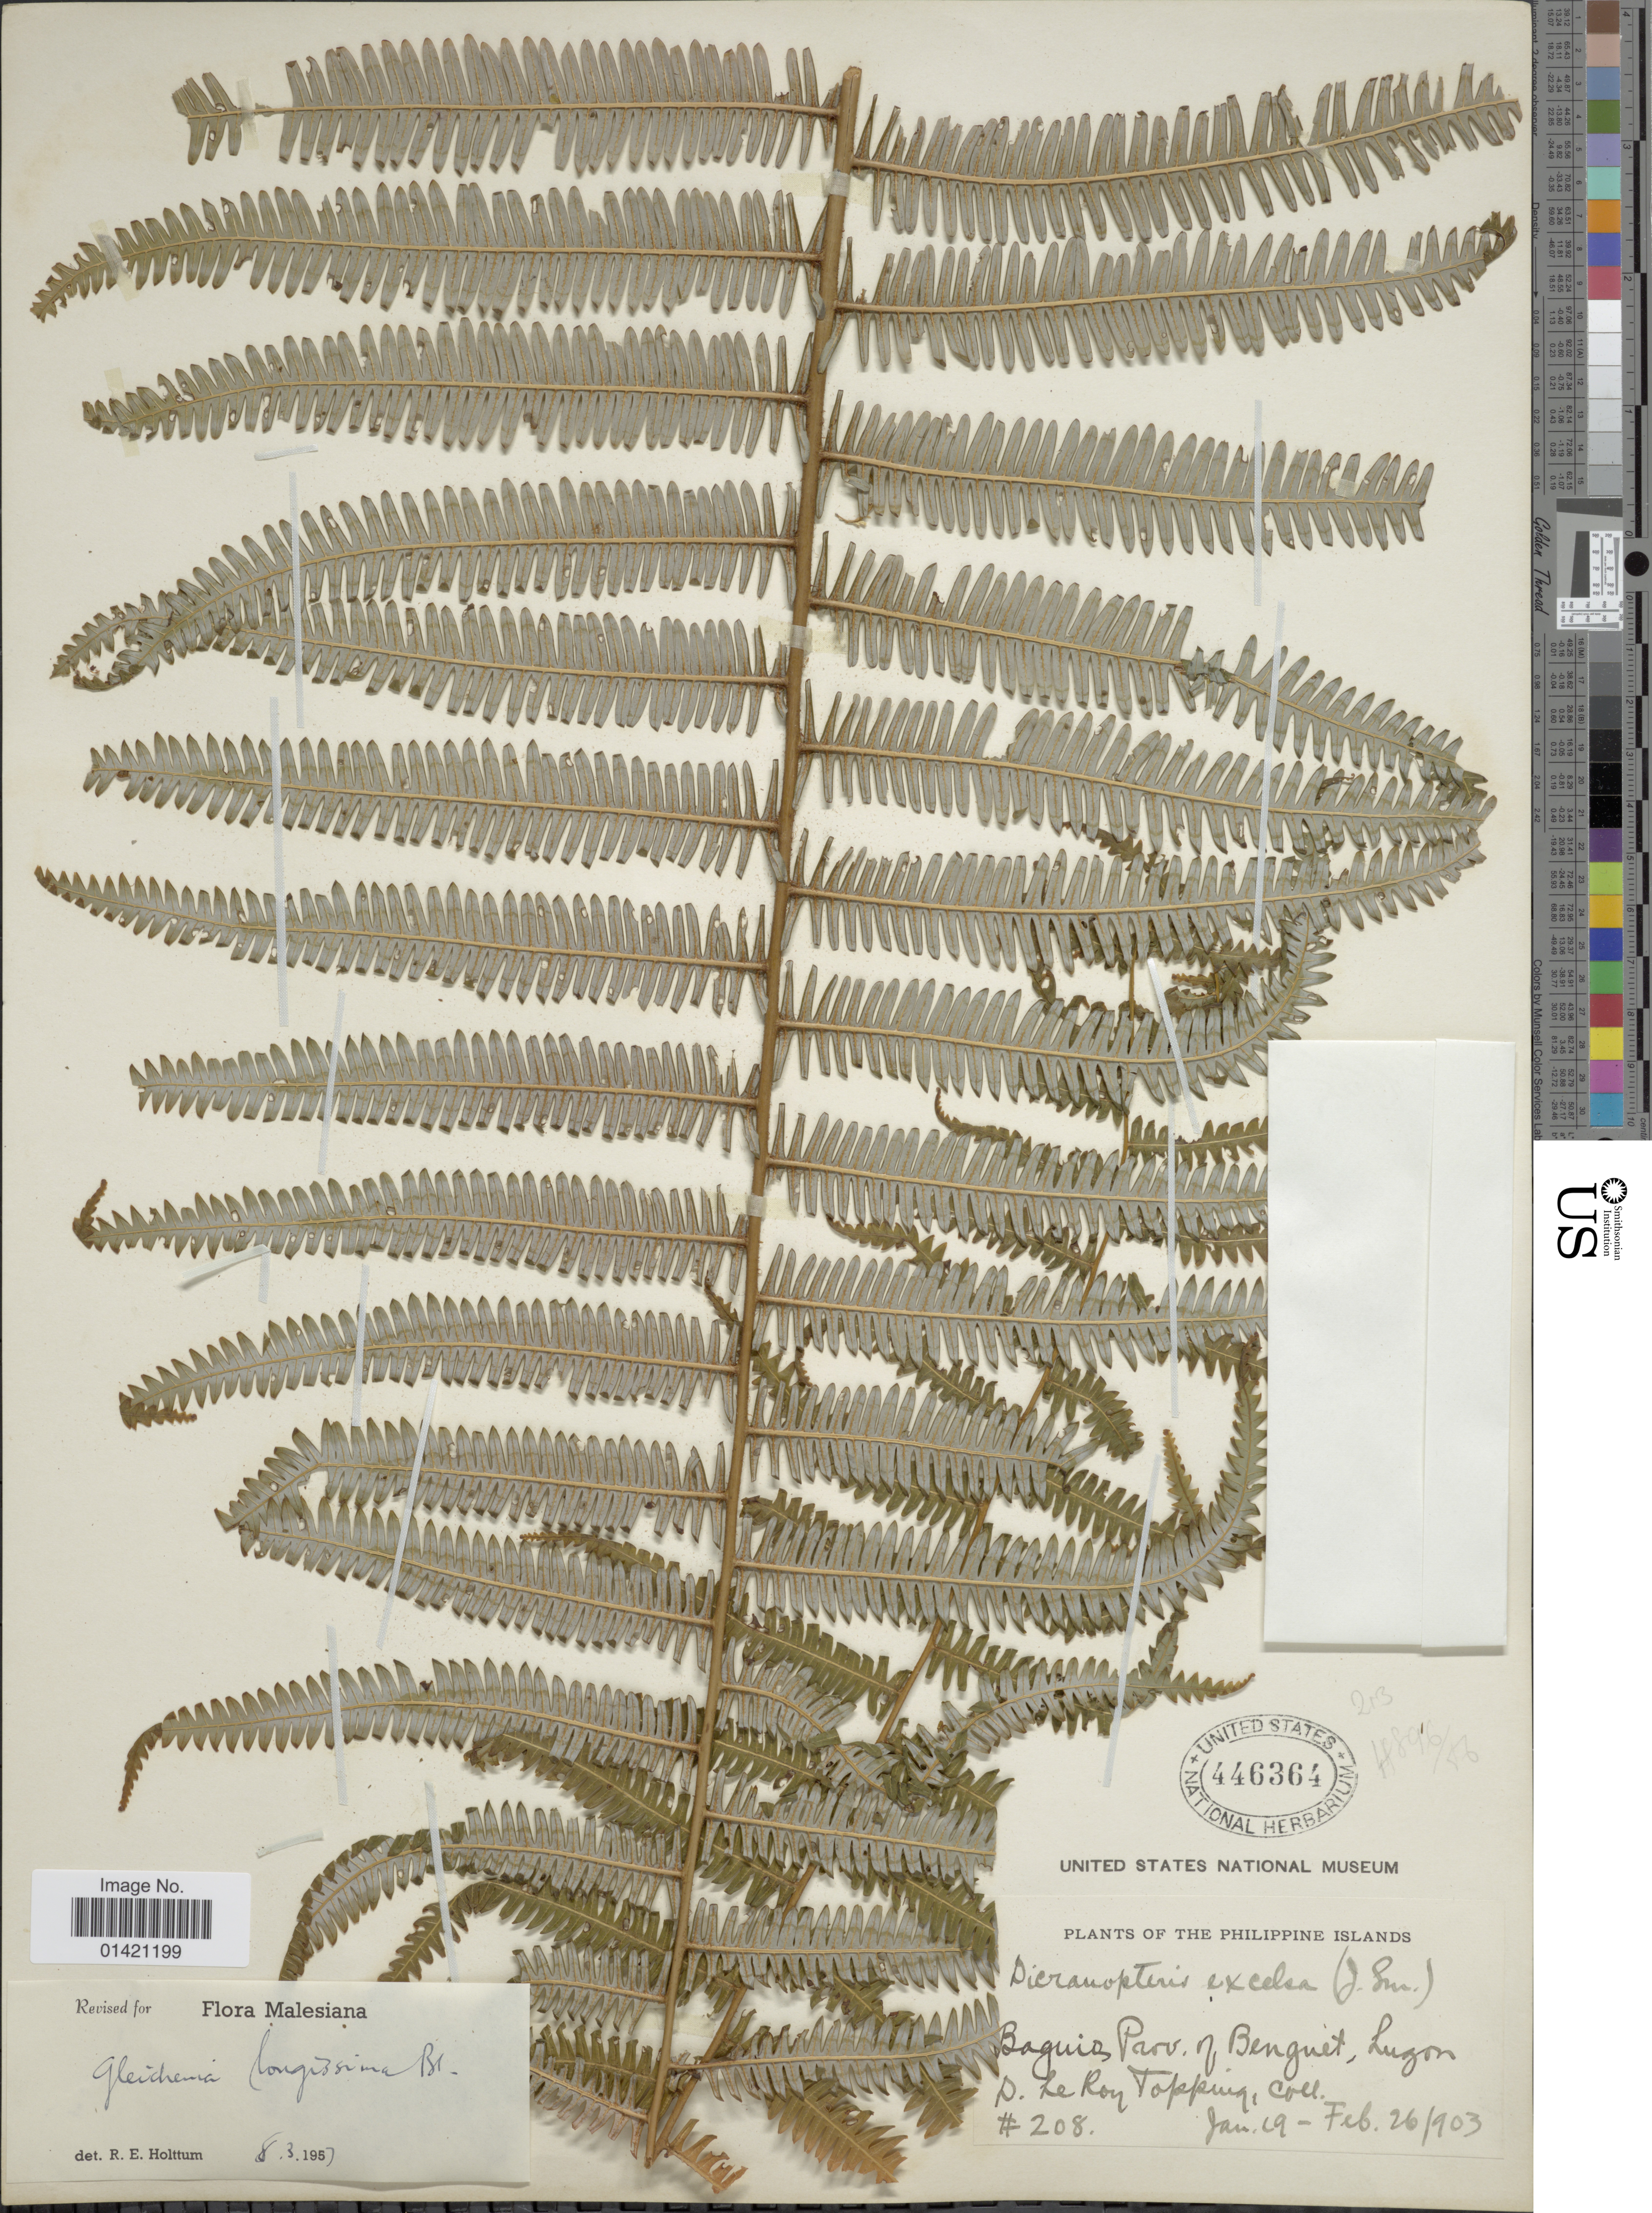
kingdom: Plantae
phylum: Tracheophyta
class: Polypodiopsida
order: Gleicheniales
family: Gleicheniaceae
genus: Diplopterygium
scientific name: Diplopterygium longissimum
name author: (Blume) Nakai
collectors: D. L. Topping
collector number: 208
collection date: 1903-01-19/1903-02-26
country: Philippines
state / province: Cordillera (Administrative Region)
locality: Baguio Prov. N Benguet, Luzon.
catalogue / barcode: US 446364